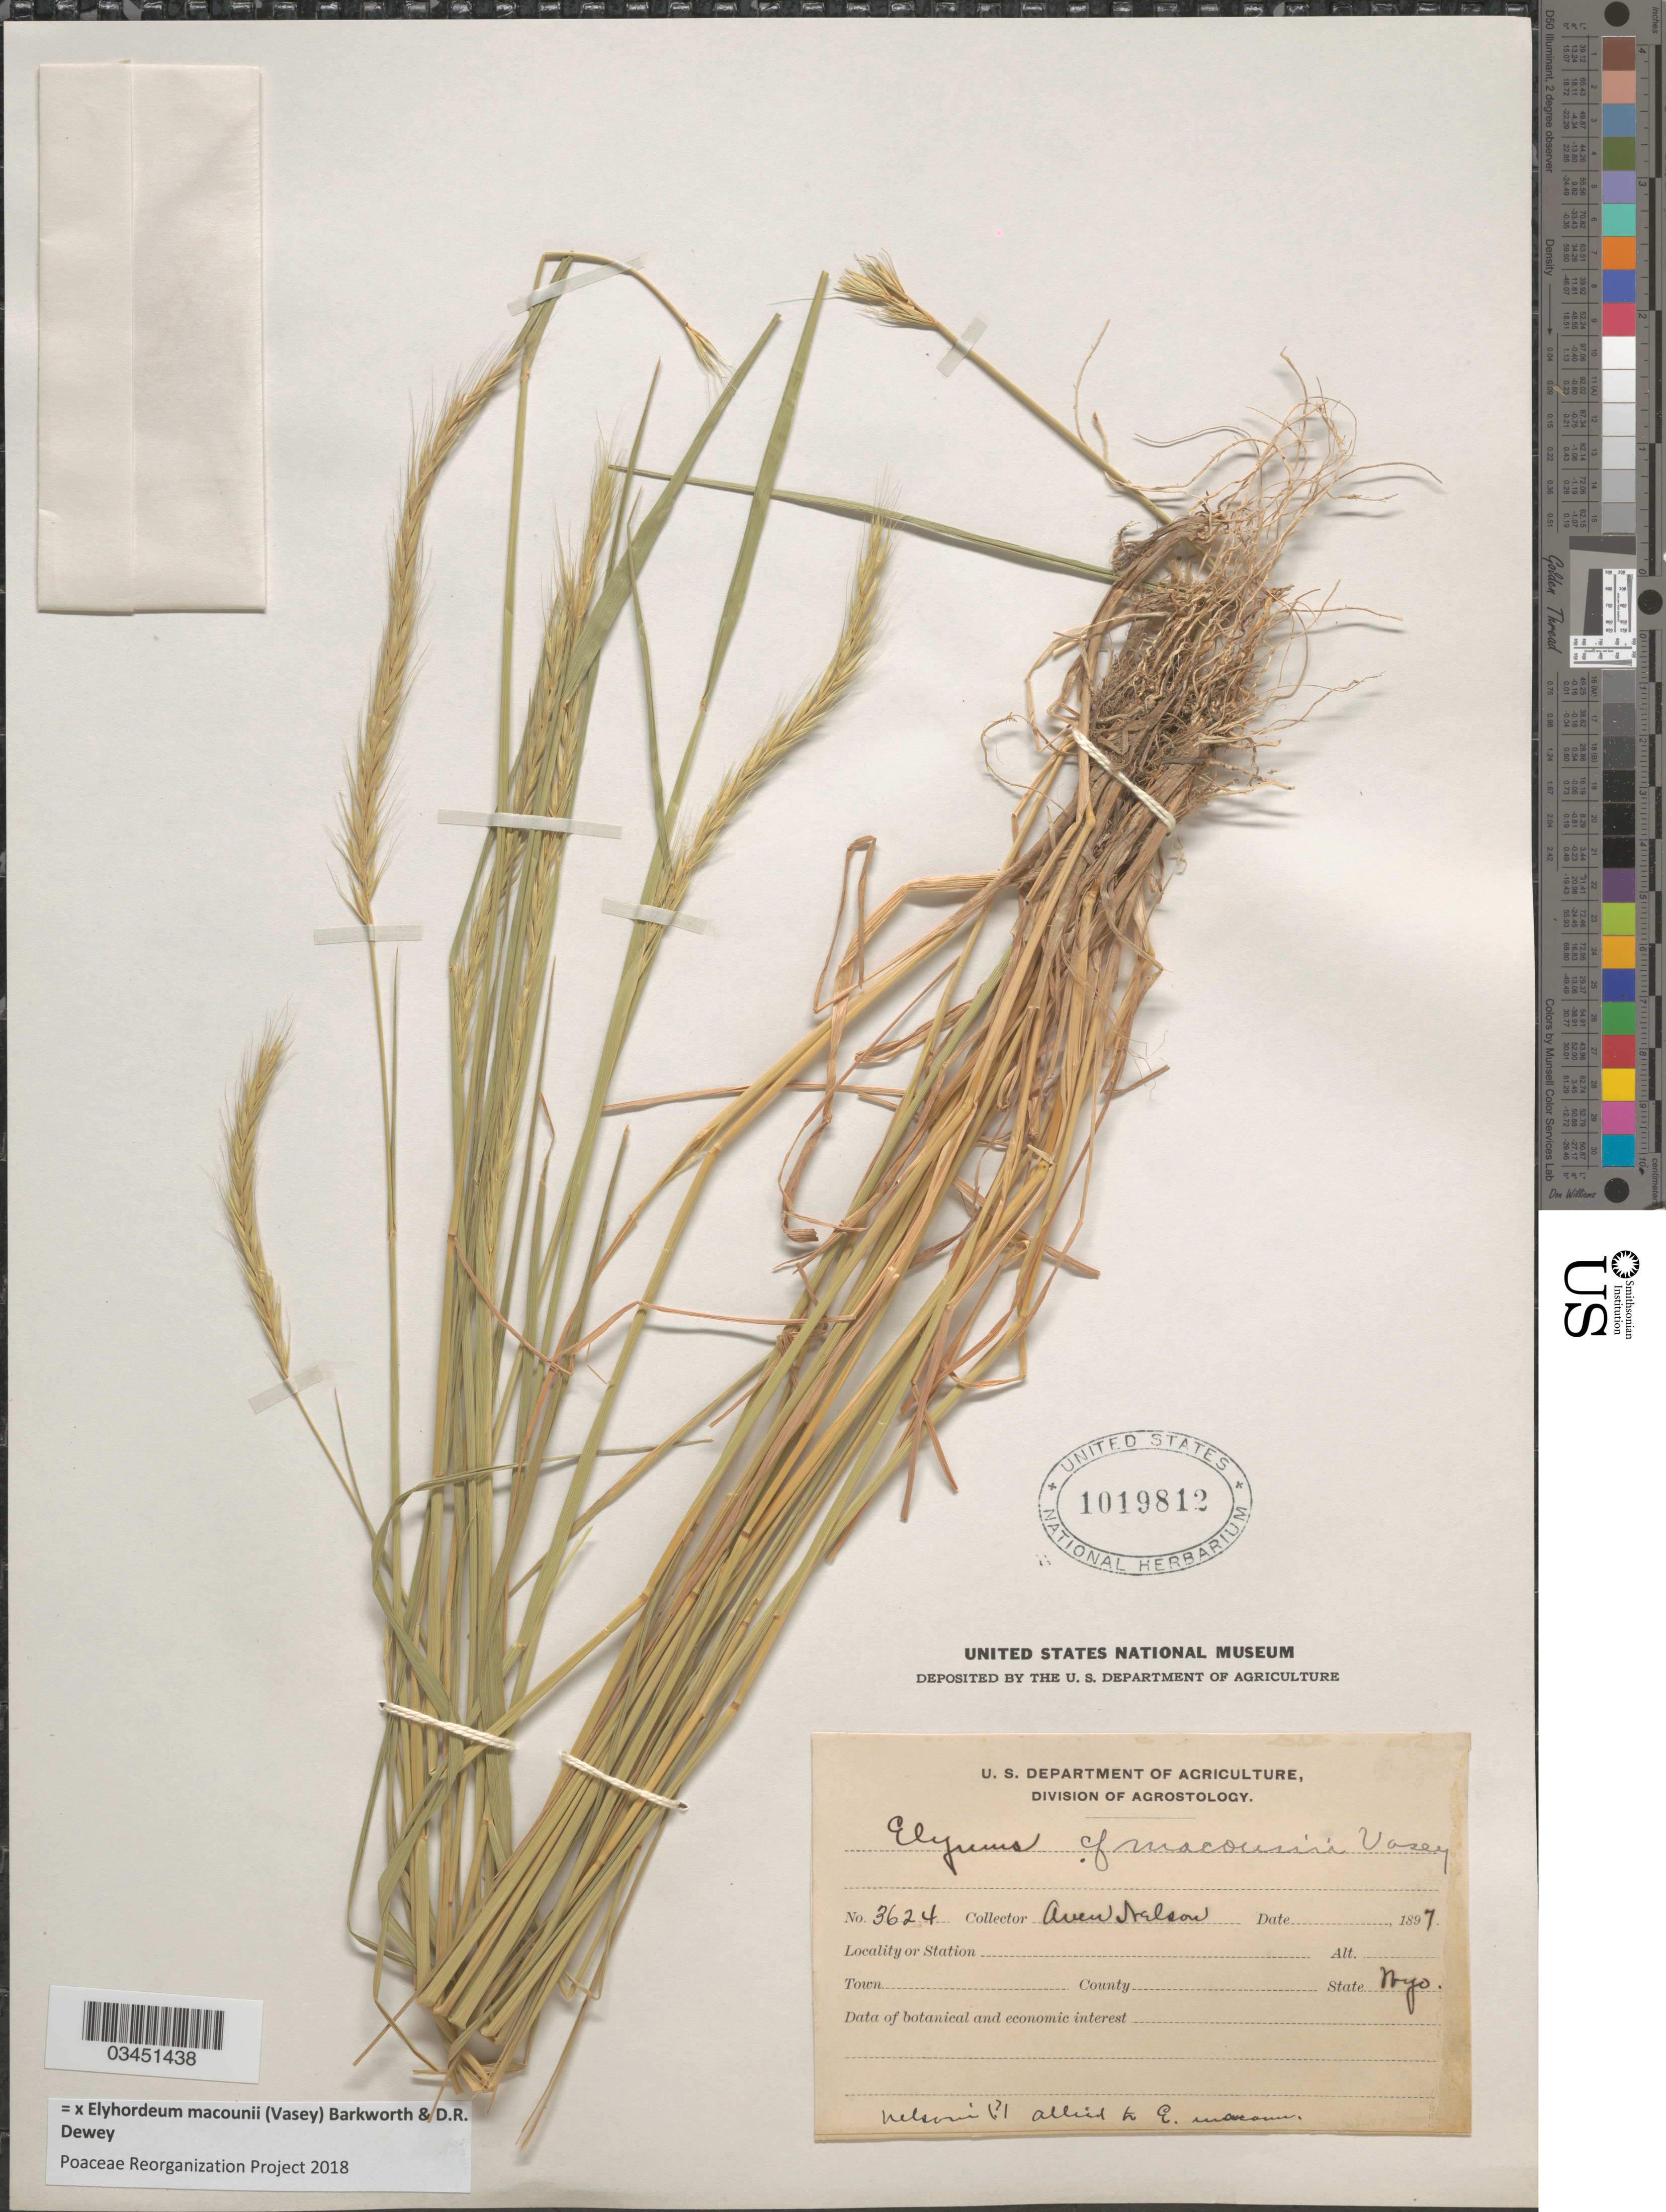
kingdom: Plantae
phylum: Tracheophyta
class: Liliopsida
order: Poales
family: Poaceae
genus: Elyhordeum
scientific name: x Elyhordeum macounii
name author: (Vasey) Barkworth & Dewey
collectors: A. Nelson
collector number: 3624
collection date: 1897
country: United States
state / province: Wyoming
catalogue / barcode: US 1019812